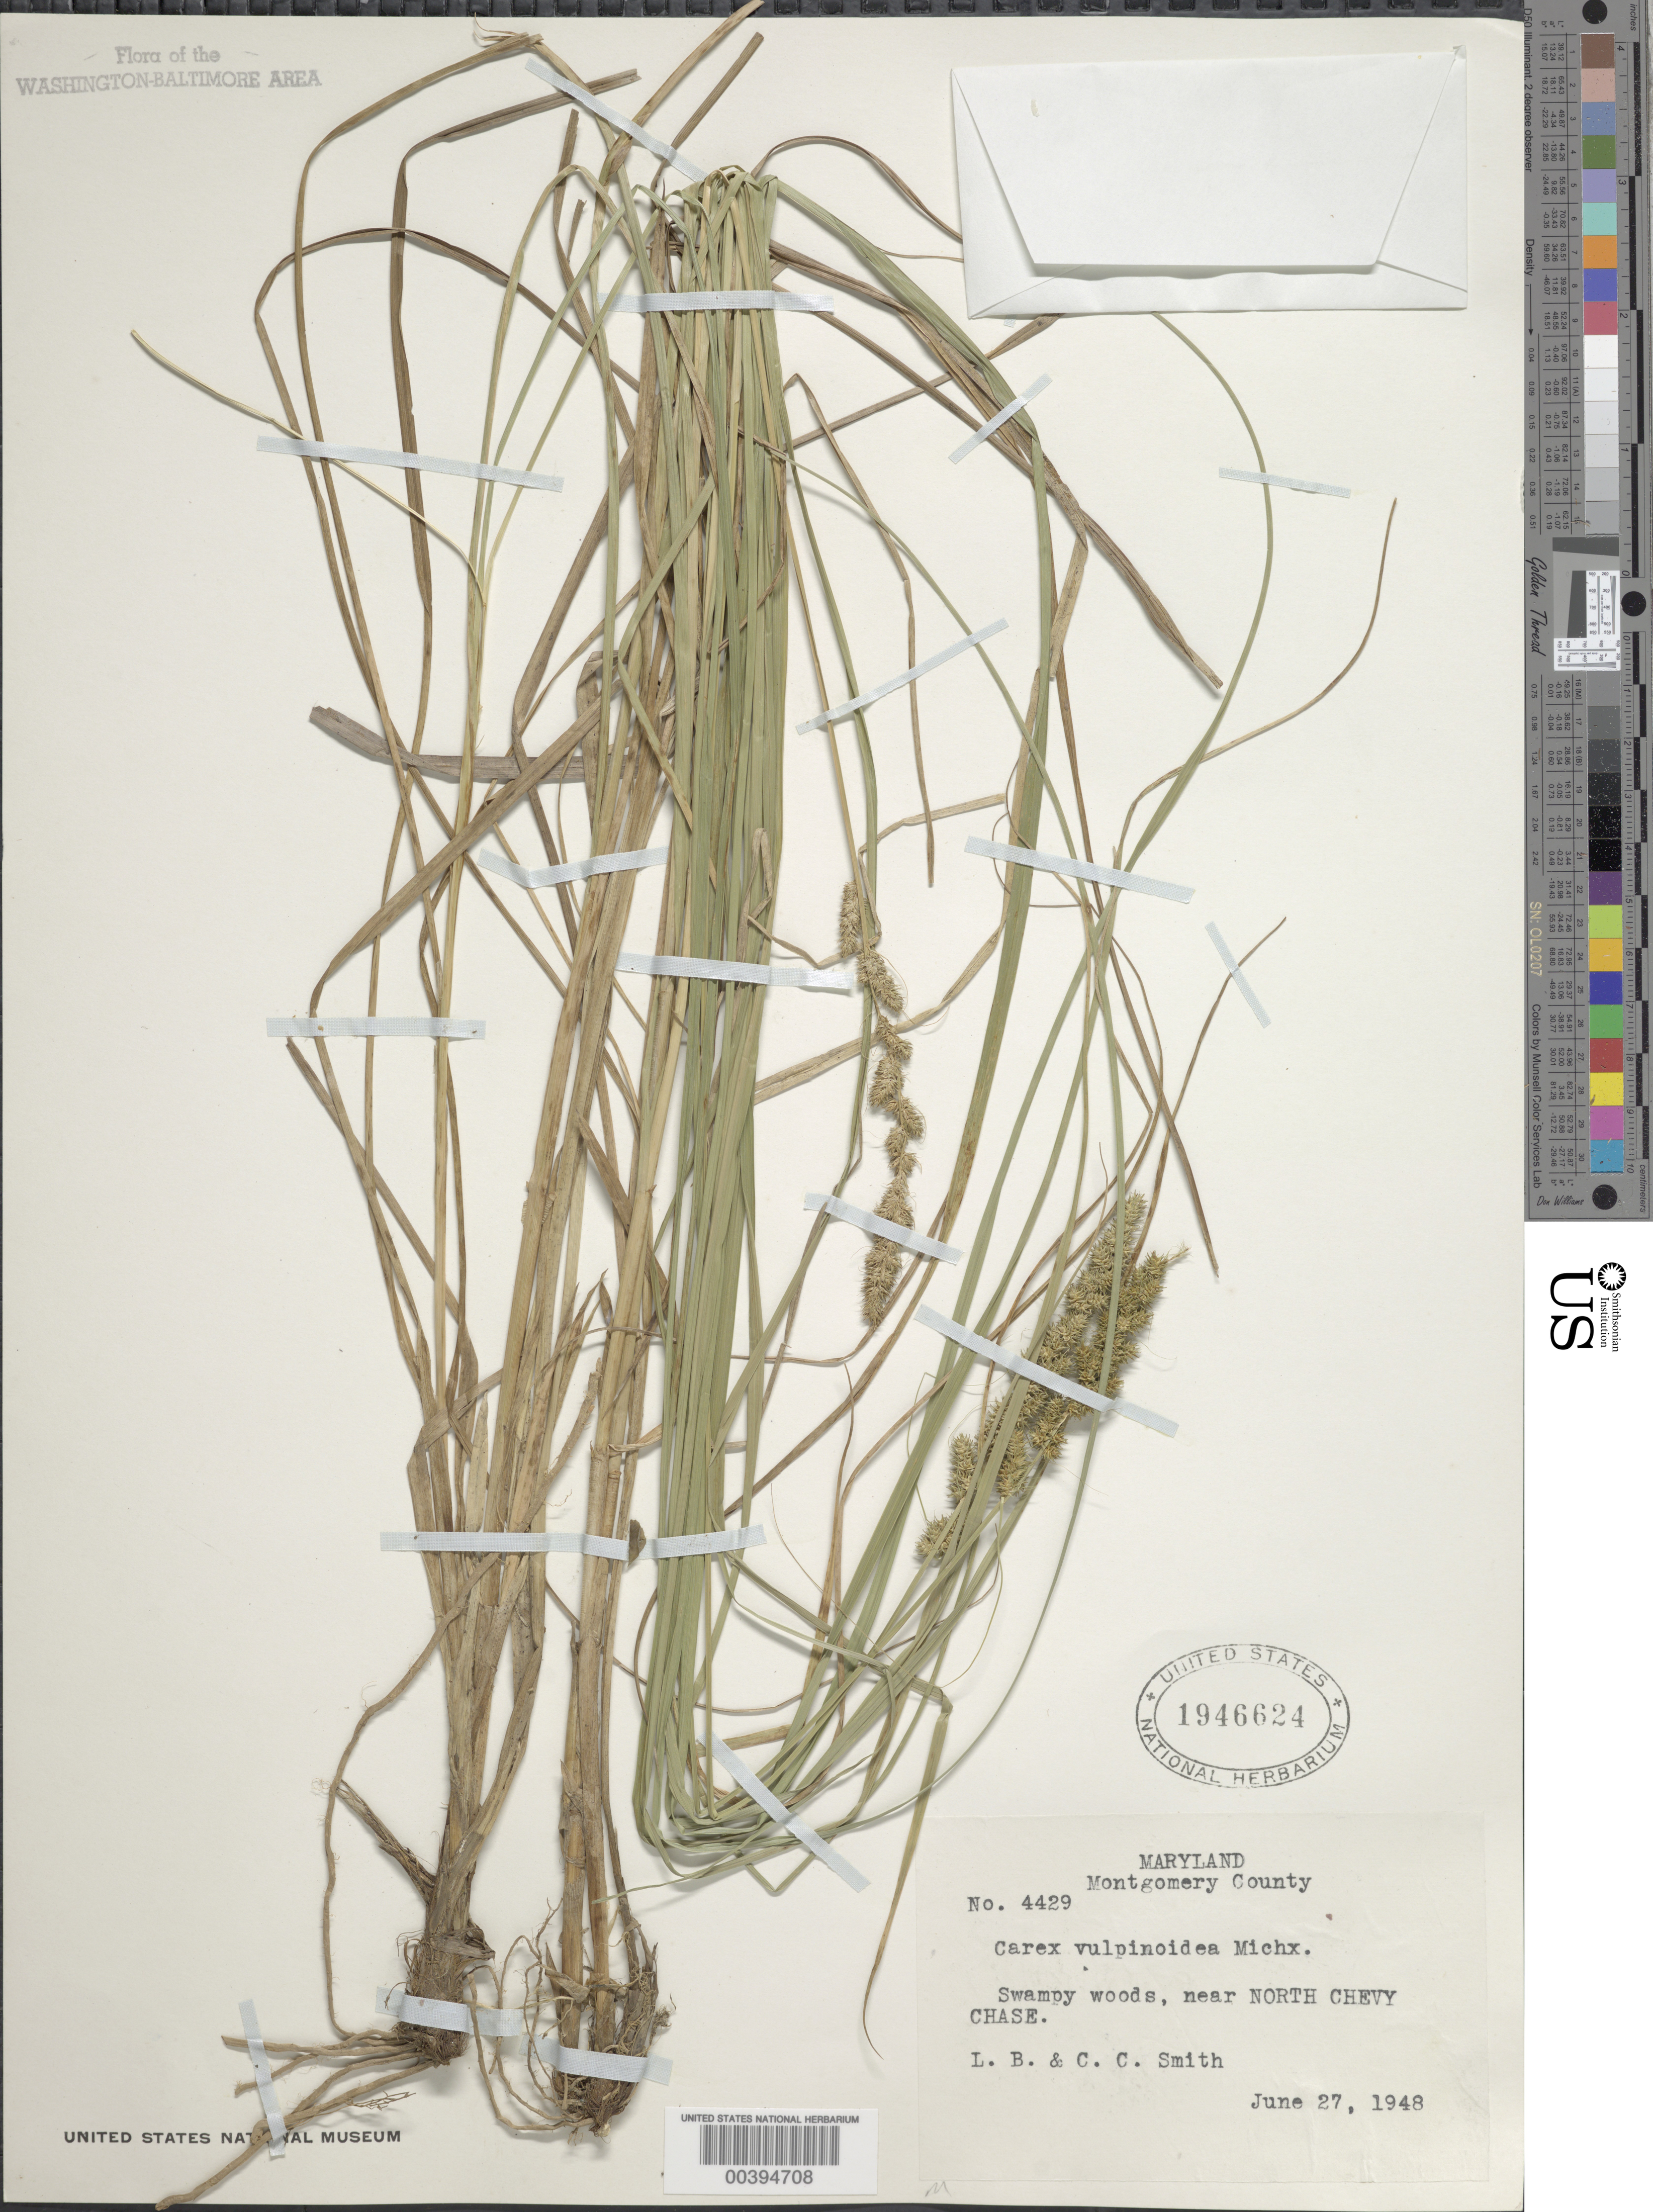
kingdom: Plantae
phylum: Tracheophyta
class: Liliopsida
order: Poales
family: Cyperaceae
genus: Carex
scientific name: Carex vulpinoidea Michx.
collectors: L. Smith & C. C. Smith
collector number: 4429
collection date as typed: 27 Jun 1948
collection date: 1948-06-27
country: United States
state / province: Maryland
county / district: Montgomery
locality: North Chevy Chase vicinity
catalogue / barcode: US 1946624